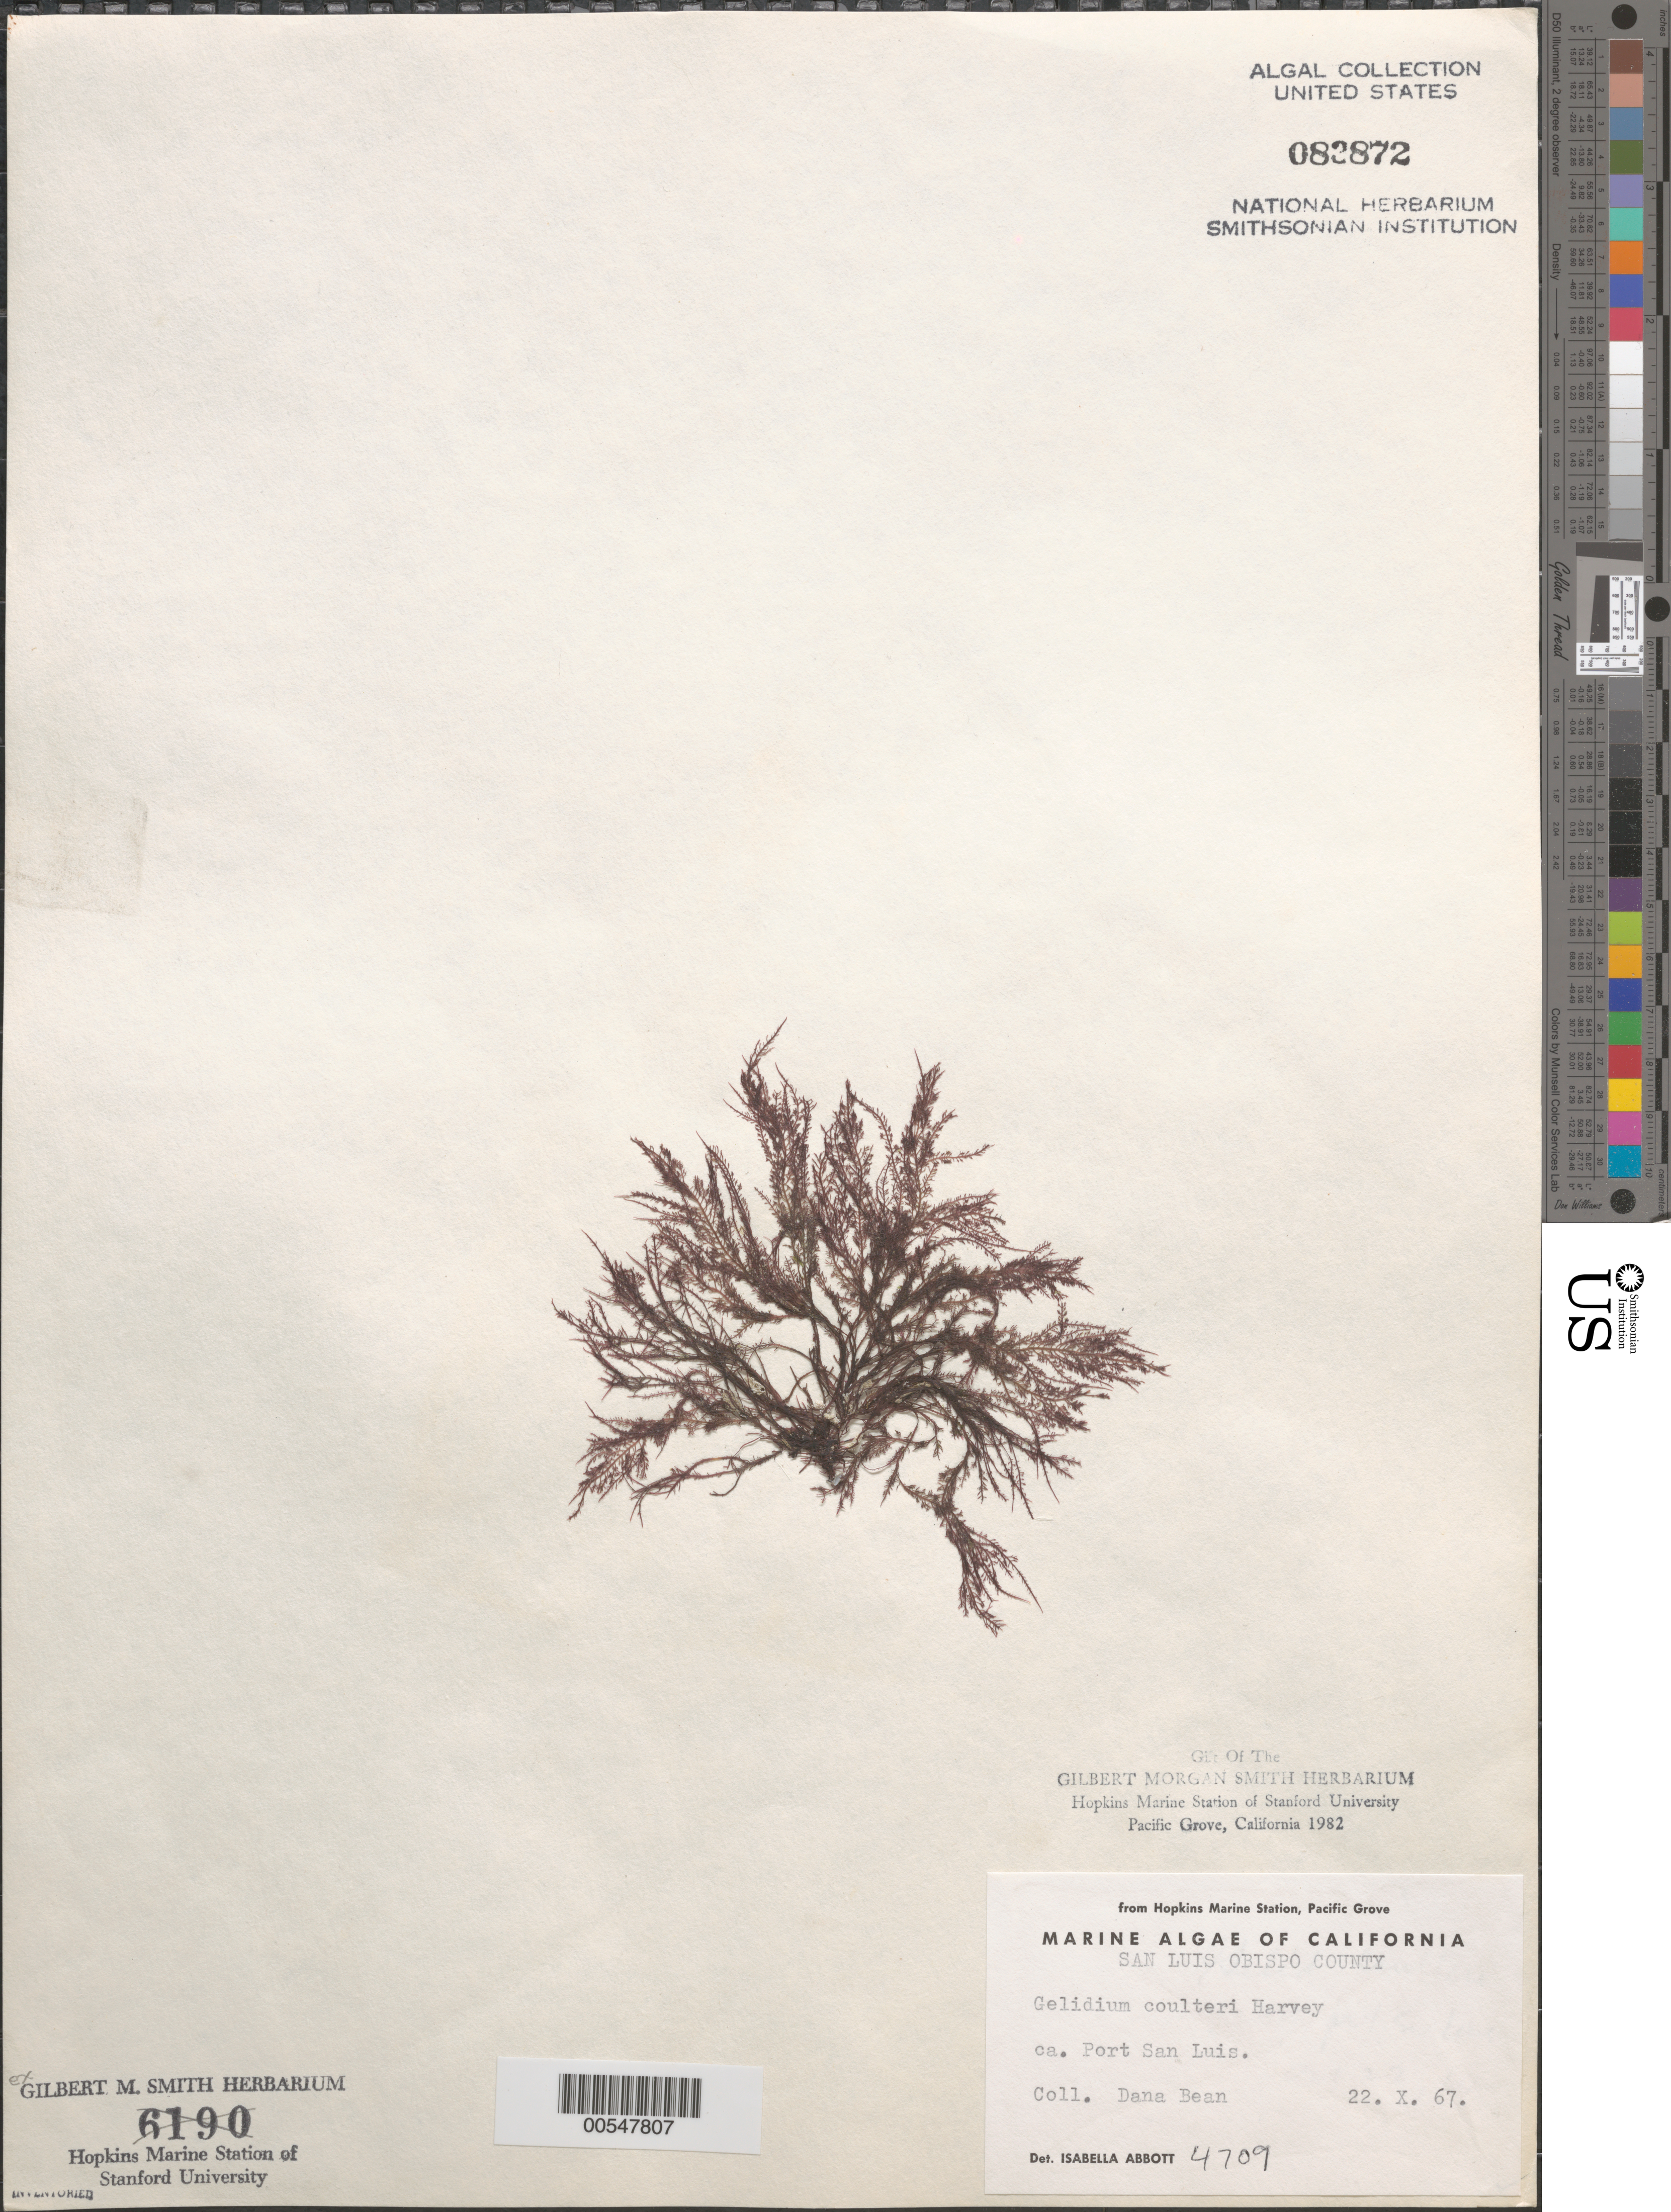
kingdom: Plantae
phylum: Rhodophyta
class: Florideophyceae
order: Gelidiales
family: Gelidiaceae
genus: Gelidium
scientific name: Gelidium coulteri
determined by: Abbott, Isabella A.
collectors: D. Bean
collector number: IAA 4709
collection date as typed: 22 Oct 1967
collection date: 1967-10-22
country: United States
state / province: California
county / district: San Luis Obispo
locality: Port San Luis area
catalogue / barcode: US 83872